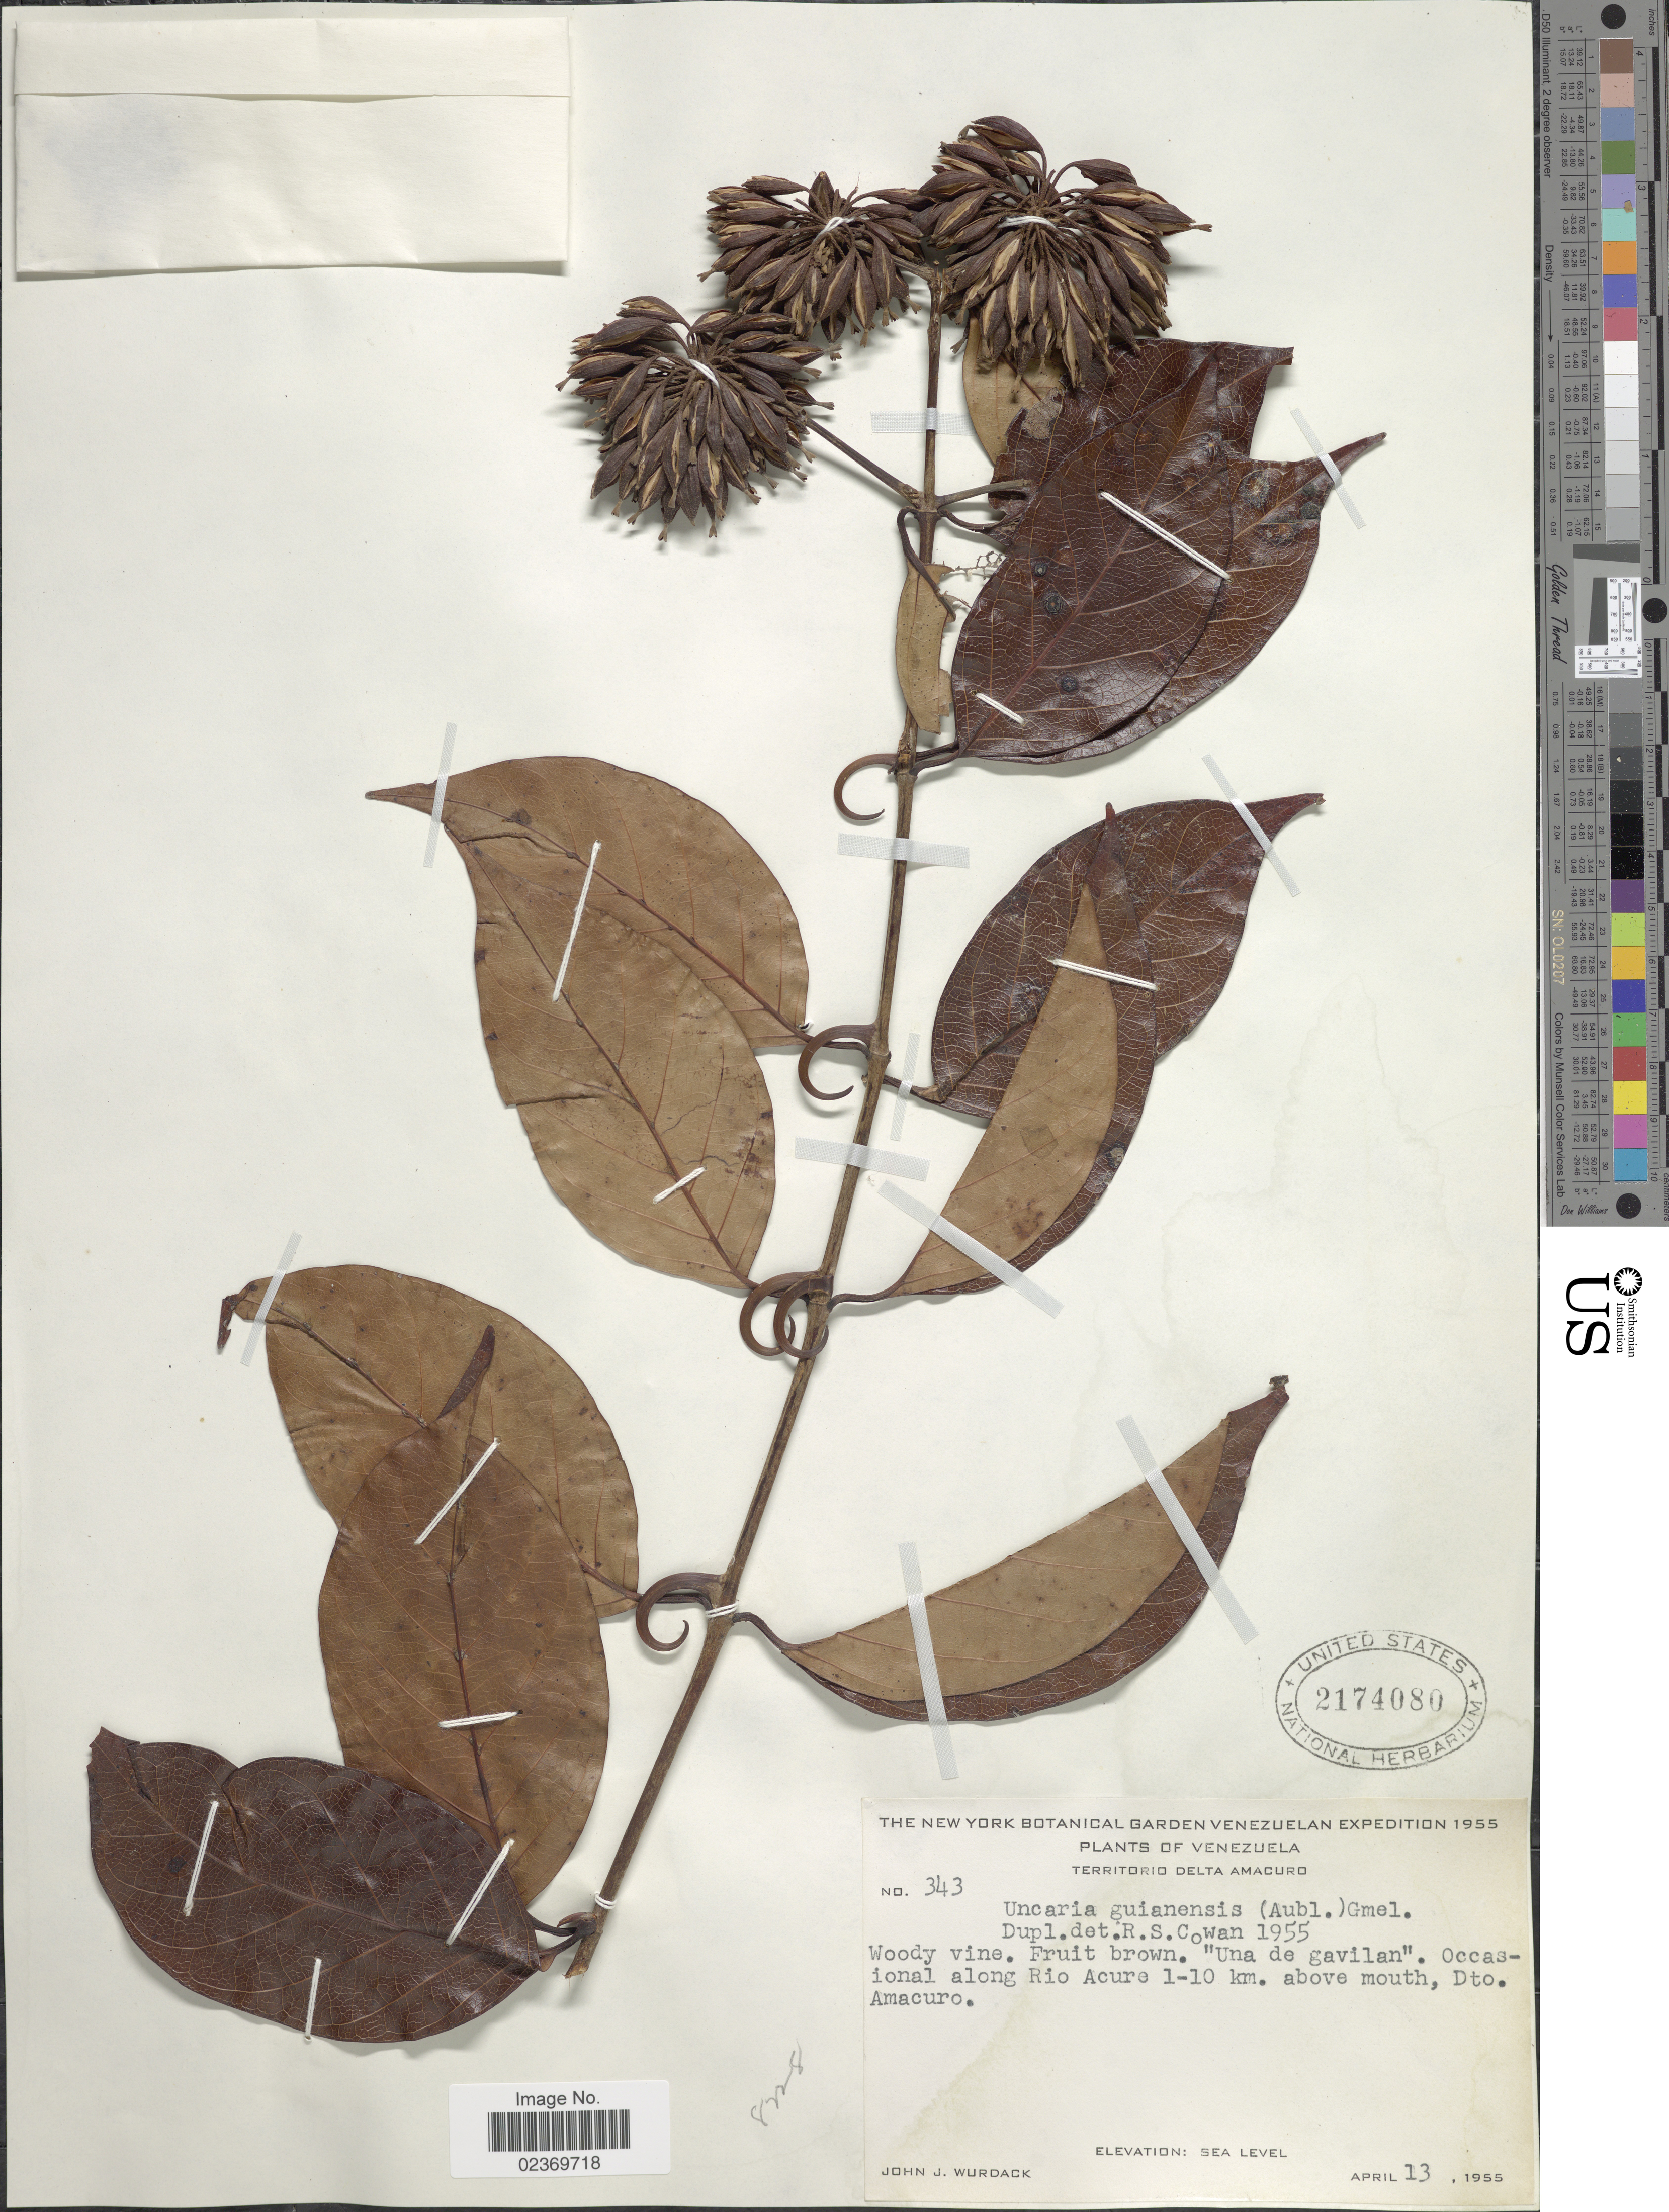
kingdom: Plantae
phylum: Tracheophyta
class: Magnoliopsida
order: Gentianales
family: Rubiaceae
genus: Uncaria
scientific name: Uncaria guianensis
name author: (Aubl.) J.F. Gmel.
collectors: J. J. Wurdack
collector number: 343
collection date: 1955-04-13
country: Venezuela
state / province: Delta Amacuro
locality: Along Rio Acure 1-10 km. above mouth, Dto. Amacuro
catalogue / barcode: US 2174080